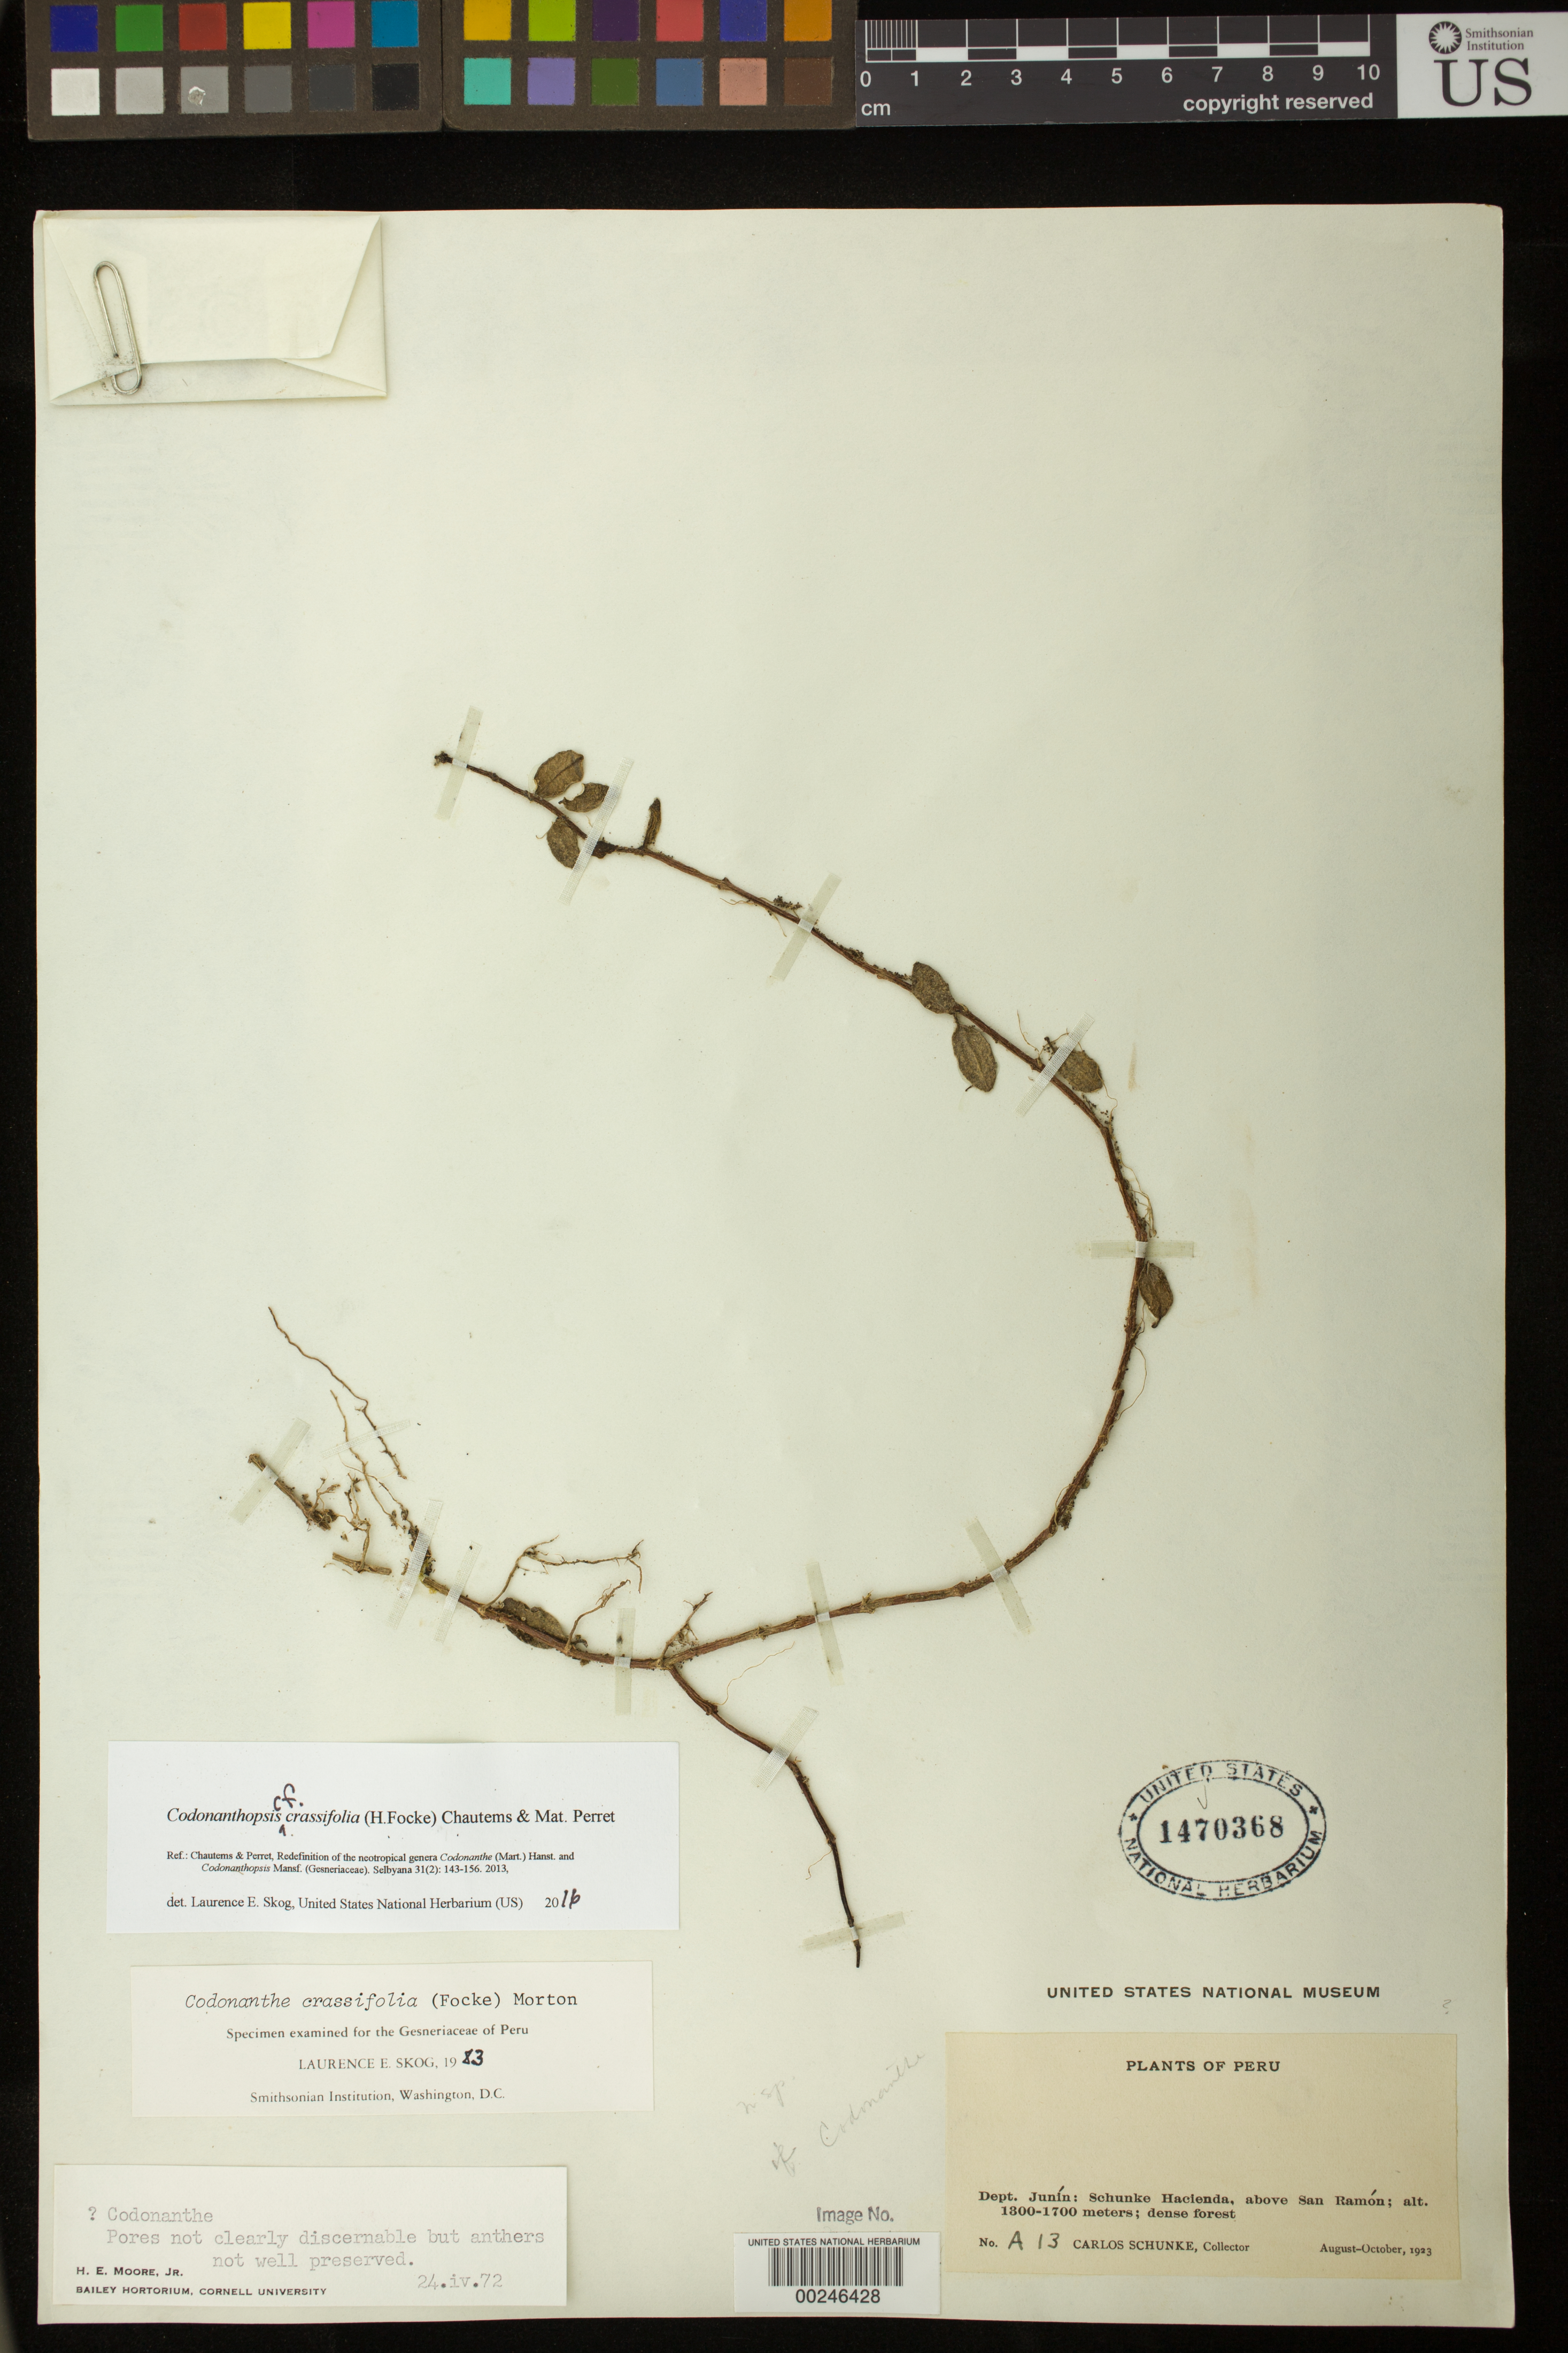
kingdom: Plantae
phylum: Tracheophyta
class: Magnoliopsida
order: Lamiales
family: Gesneriaceae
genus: Codonanthopsis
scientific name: Codonanthopsis crassifolia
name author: (H. Focke) Chautems & Mat.Perret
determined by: Skog, Laurence E.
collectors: C. Schunke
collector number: A 13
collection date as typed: Aug-Oct 1923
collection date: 1923-08/1923-10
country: Peru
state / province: Junín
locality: Schunke Hacienda, above San Ramon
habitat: Dense forest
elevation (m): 1300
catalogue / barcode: US 1470368